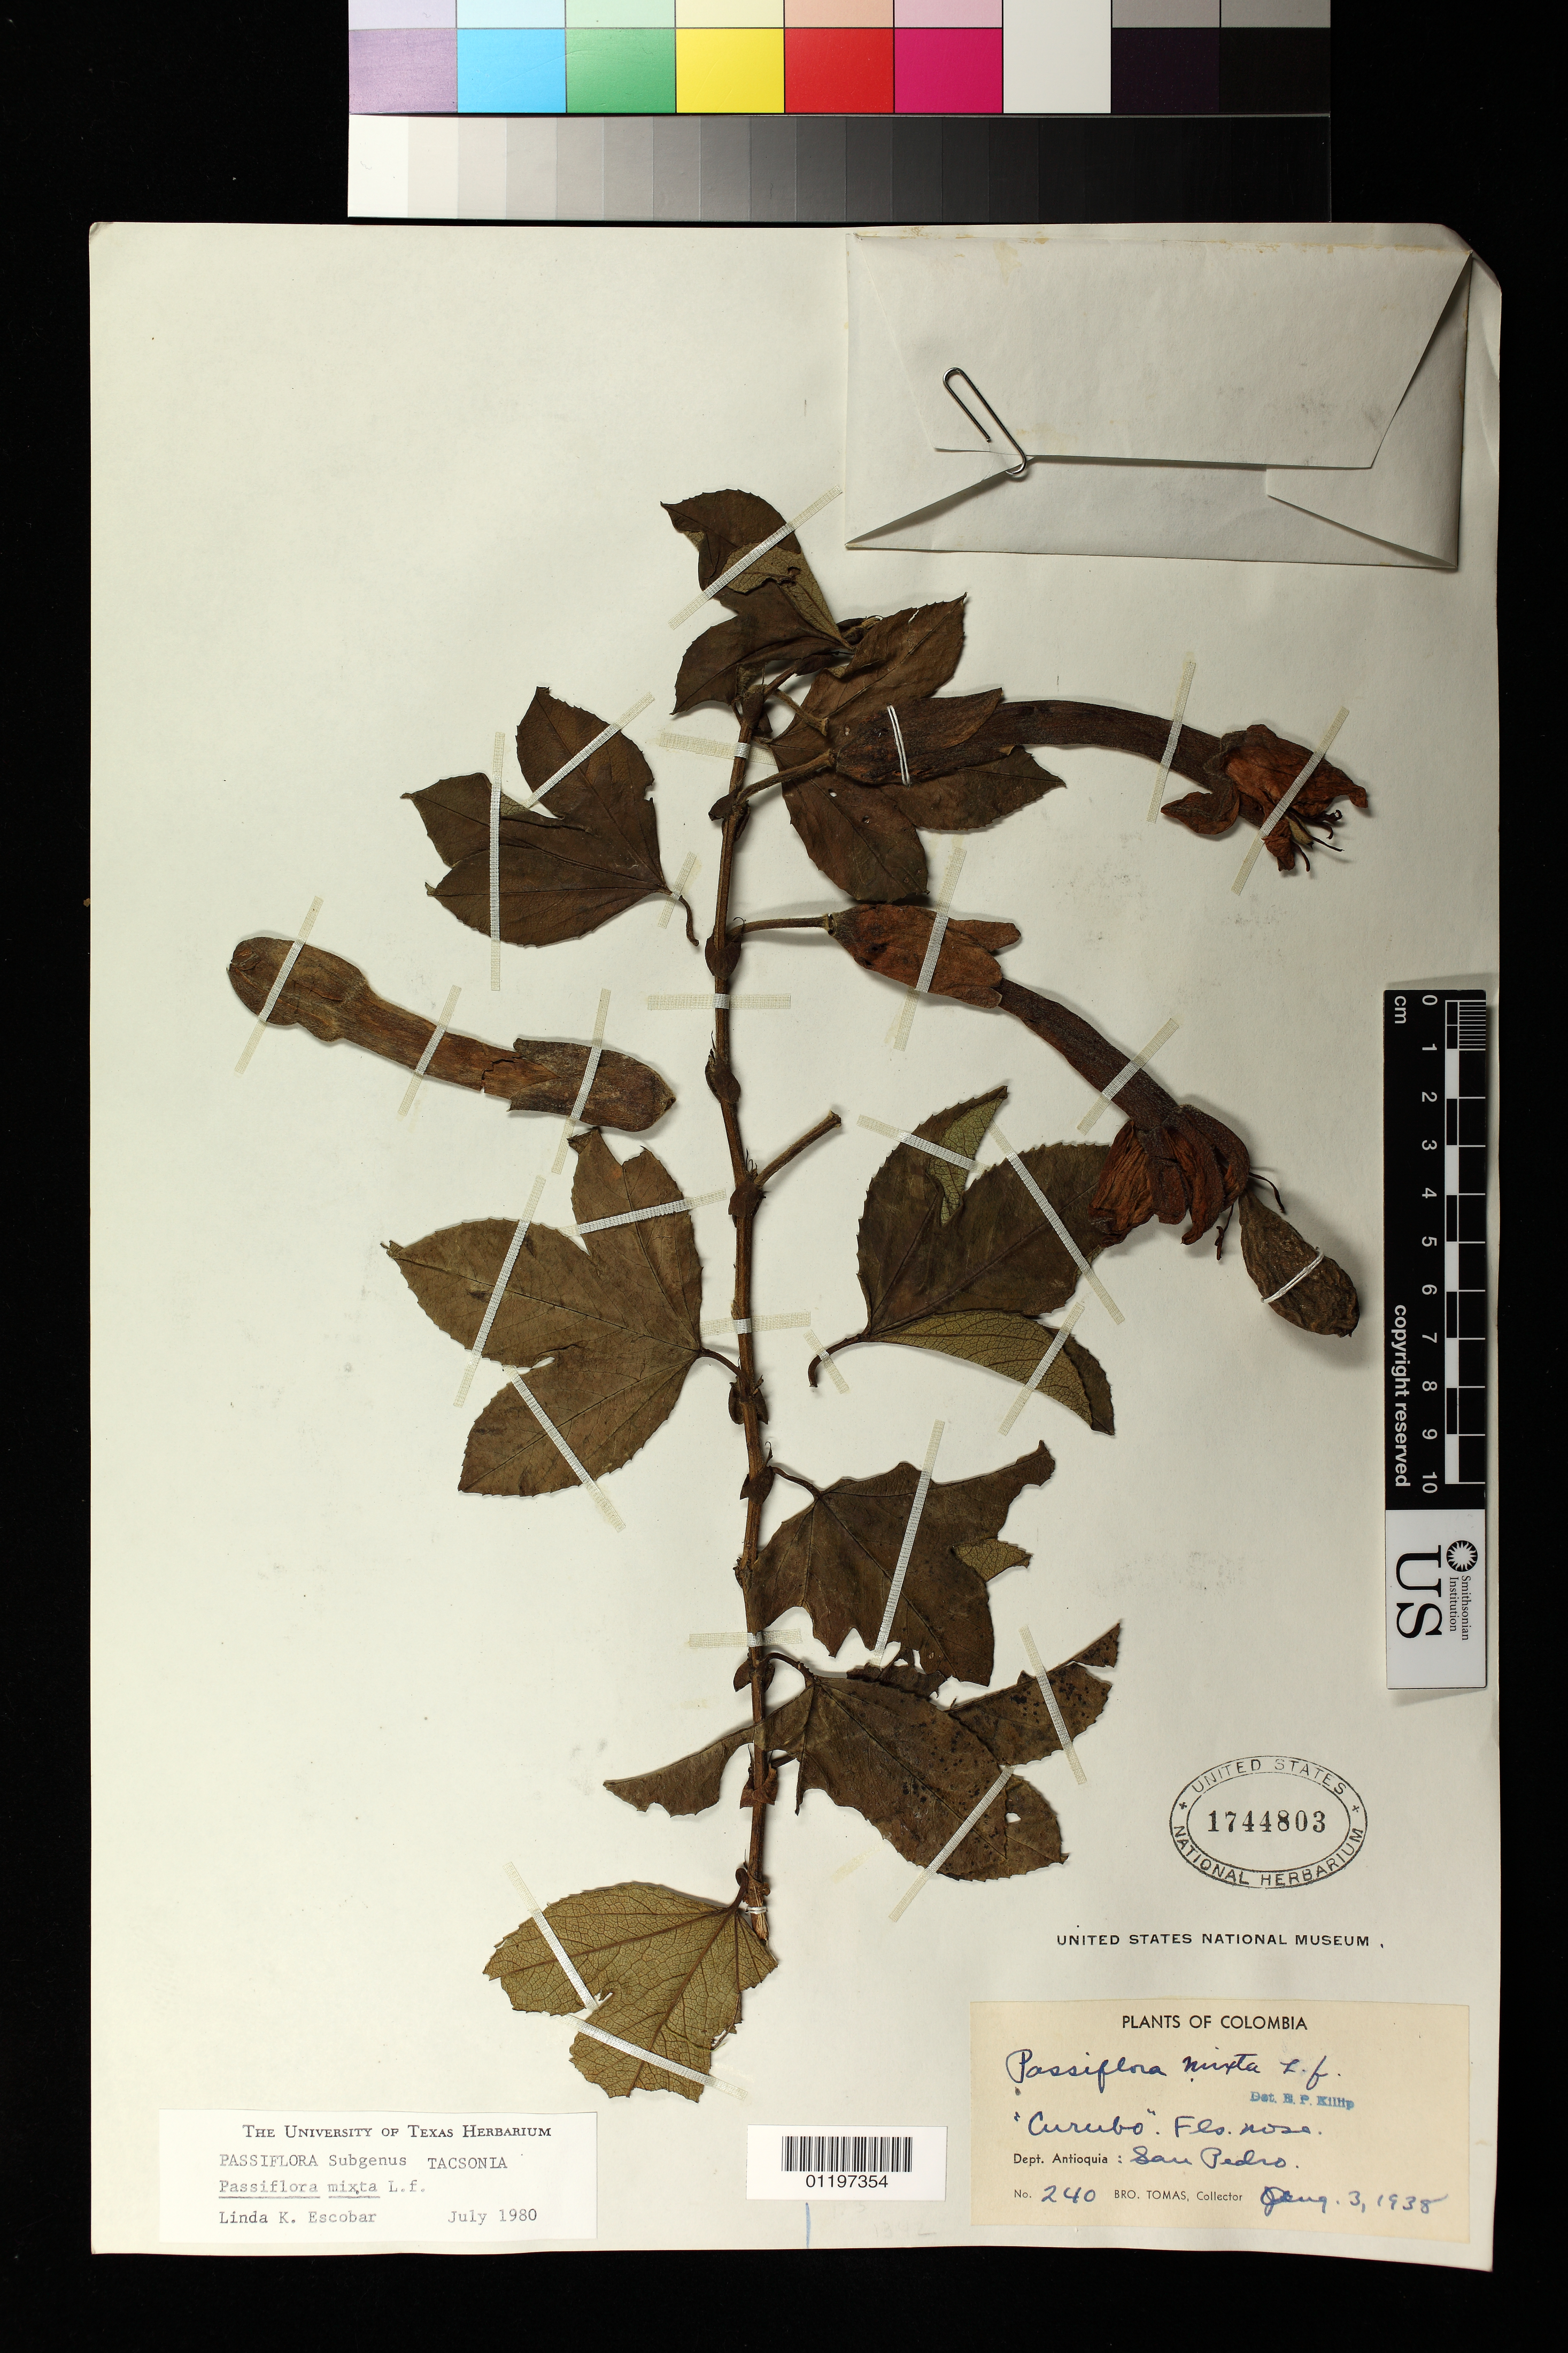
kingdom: Plantae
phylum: Tracheophyta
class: Magnoliopsida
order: Malpighiales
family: Passifloraceae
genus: Passiflora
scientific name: Passiflora mixta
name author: L. f.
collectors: B. Tomas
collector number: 240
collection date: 1938-06-03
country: Colombia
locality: San Pedro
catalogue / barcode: US 1744803